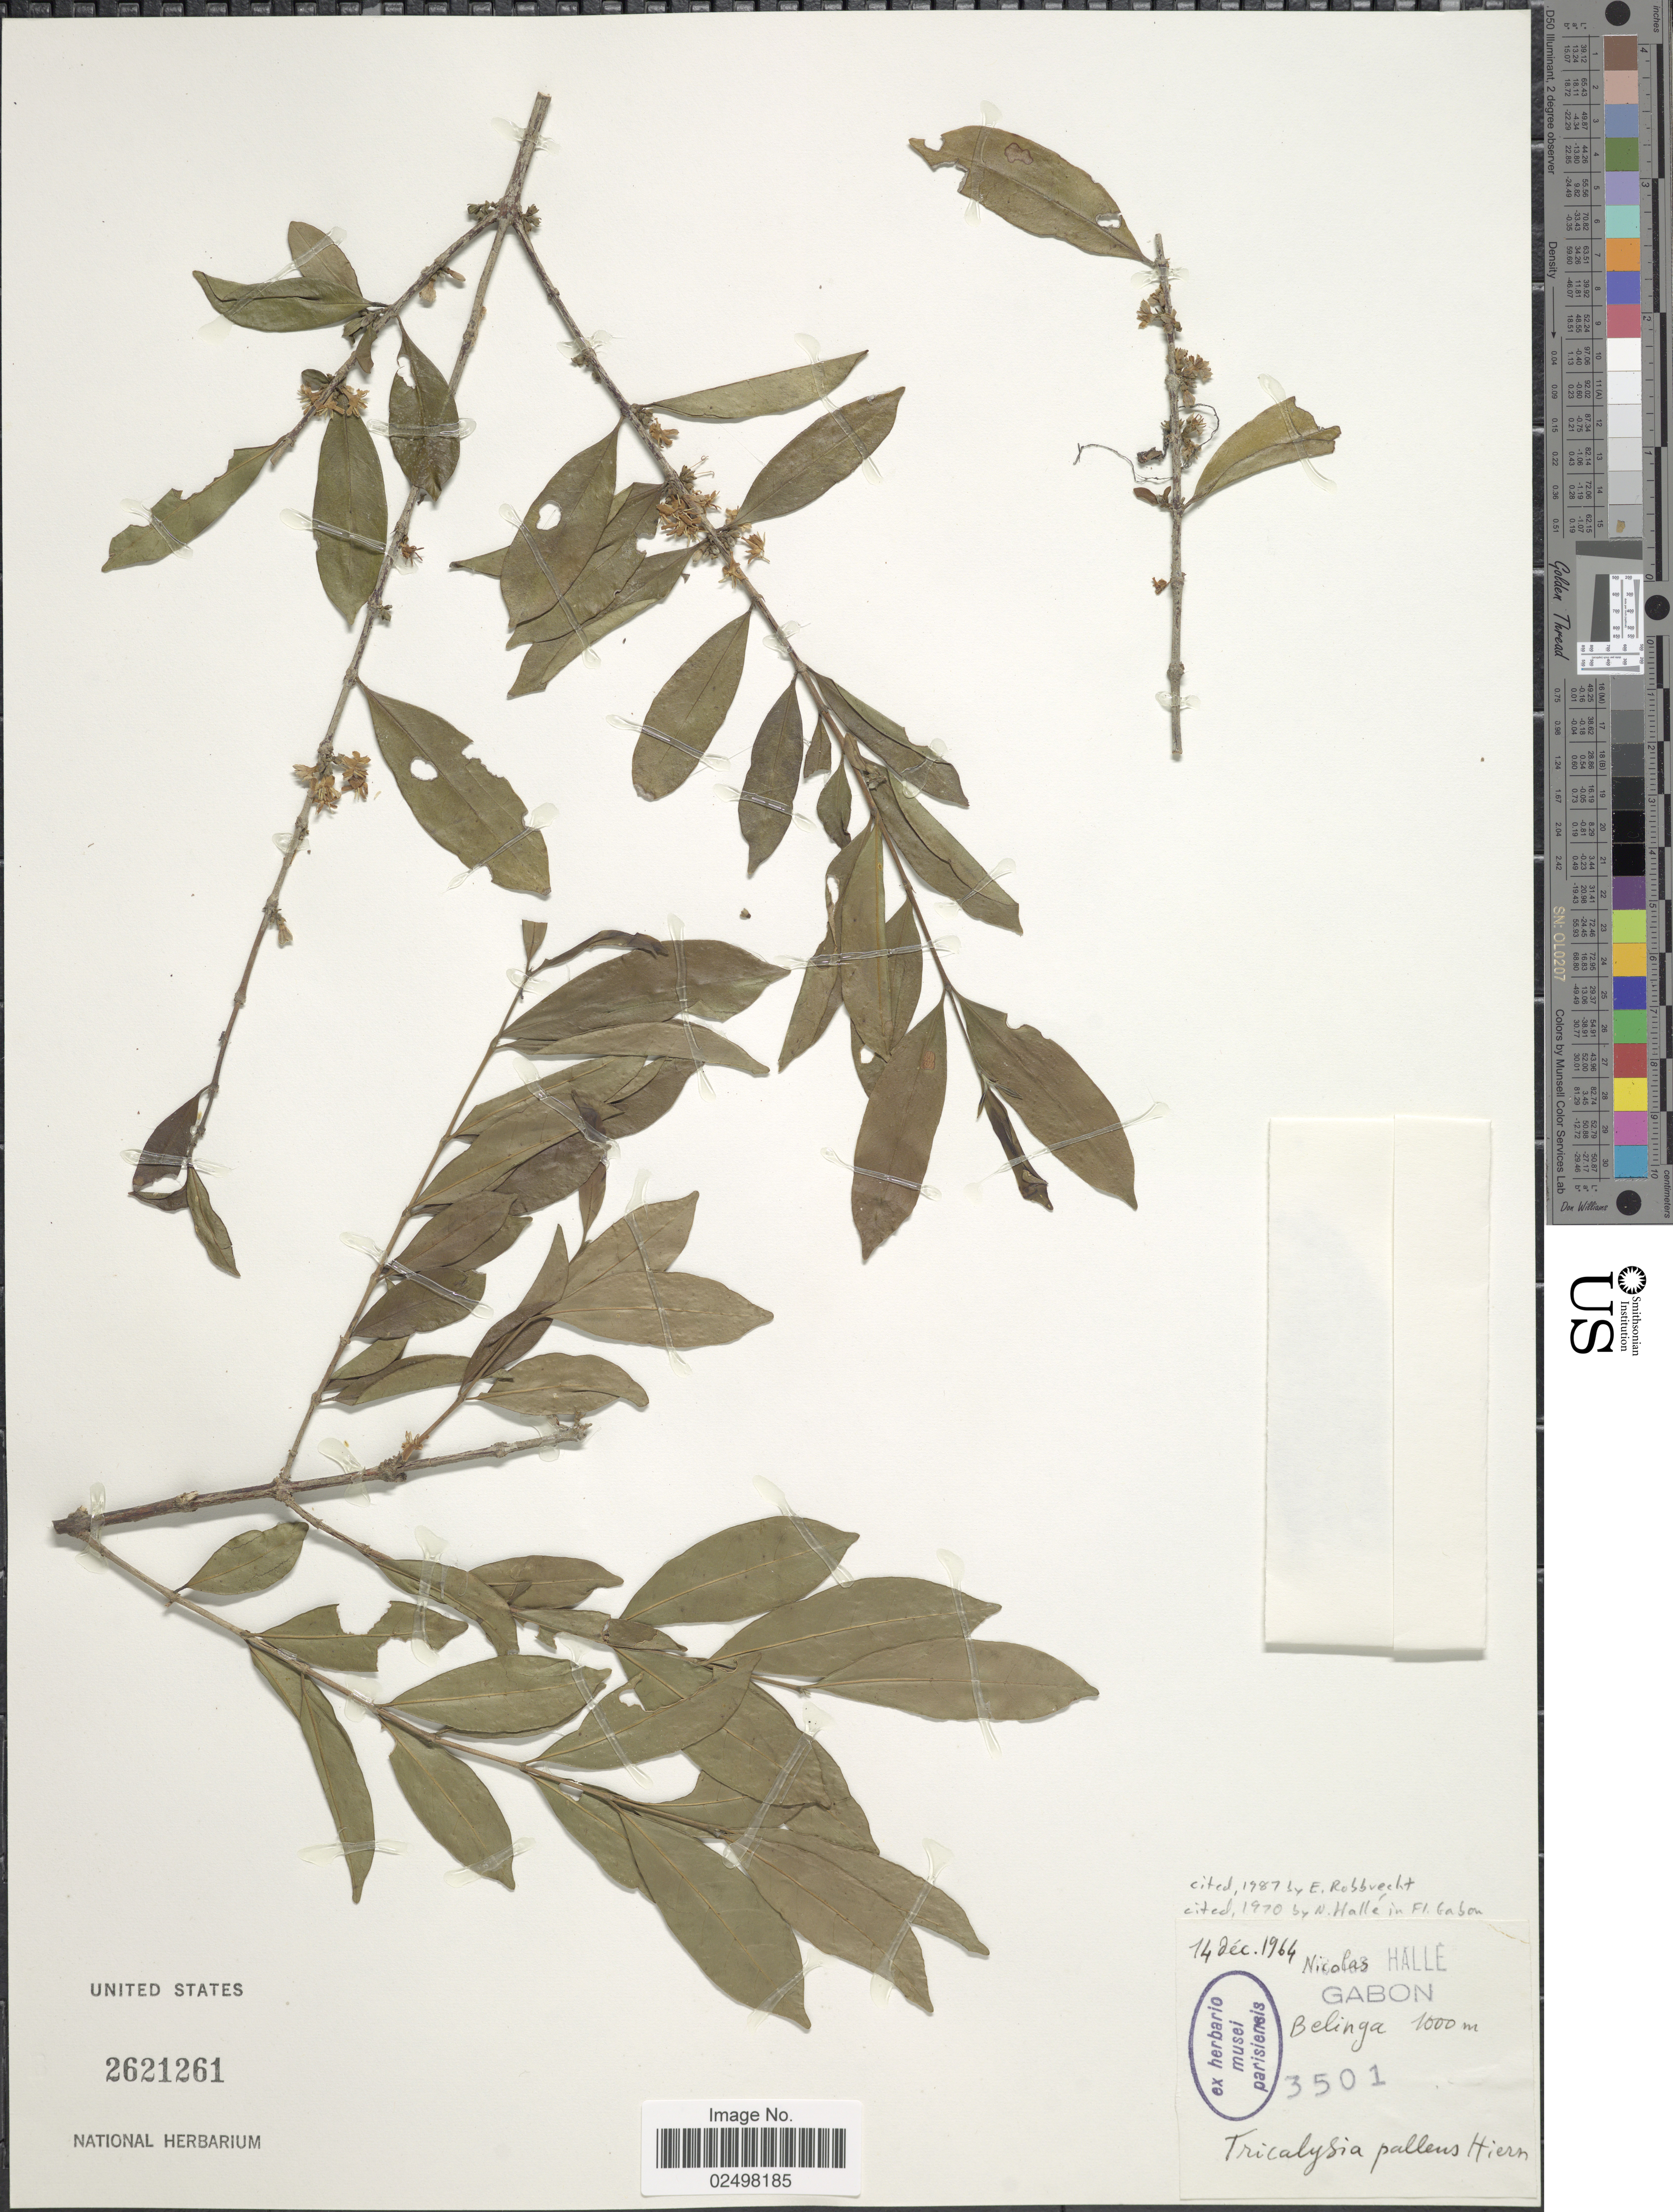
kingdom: Plantae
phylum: Tracheophyta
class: Magnoliopsida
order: Gentianales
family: Rubiaceae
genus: Tricalysia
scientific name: Tricalysia pallens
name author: Hiern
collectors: N. Hallé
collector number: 3501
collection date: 1964-12-14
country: Gabon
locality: Belinga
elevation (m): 1000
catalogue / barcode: US 2621261